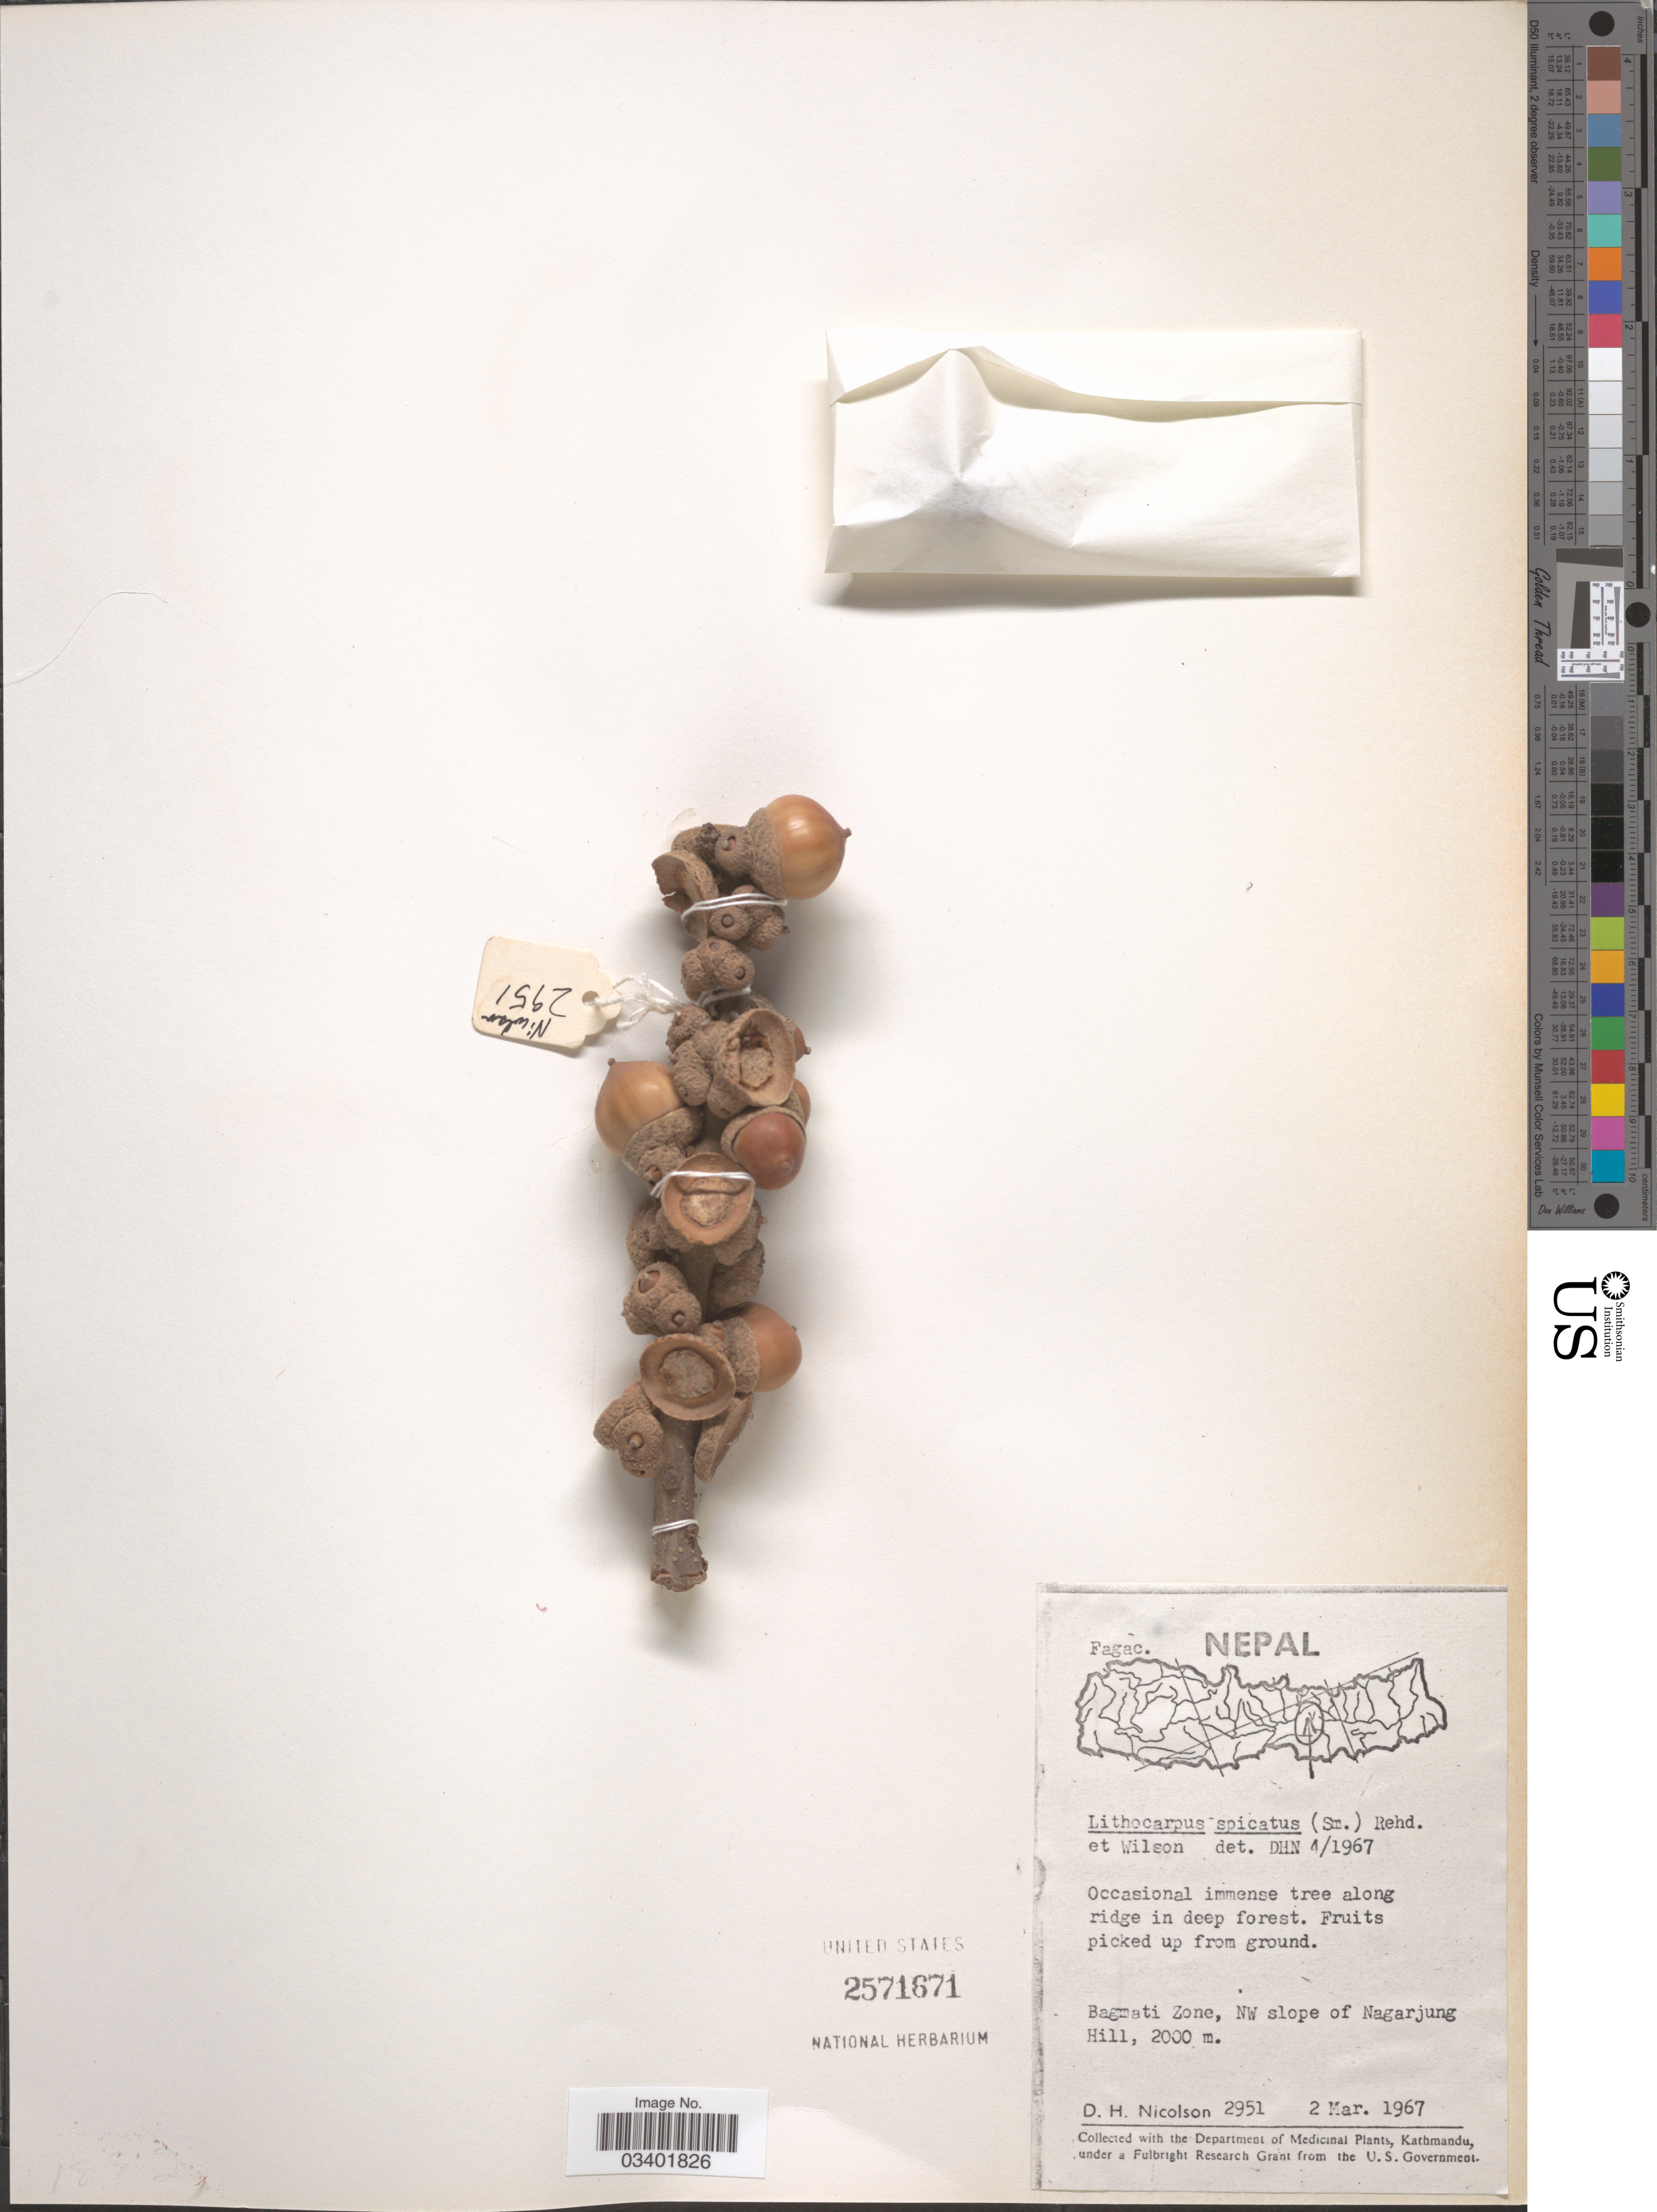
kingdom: Plantae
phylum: Tracheophyta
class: Magnoliopsida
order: Fagales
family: Fagaceae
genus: Lithocarpus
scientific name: Lithocarpus elegans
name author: (Blume) Hatus. ex Soepadmo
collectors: D. H. Nicolson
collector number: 2951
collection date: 1967-03-02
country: Nepal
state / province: Bagmati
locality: Bagmati Zone, NW slope of Nagarjung Hill.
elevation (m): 2000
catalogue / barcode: US 2571671